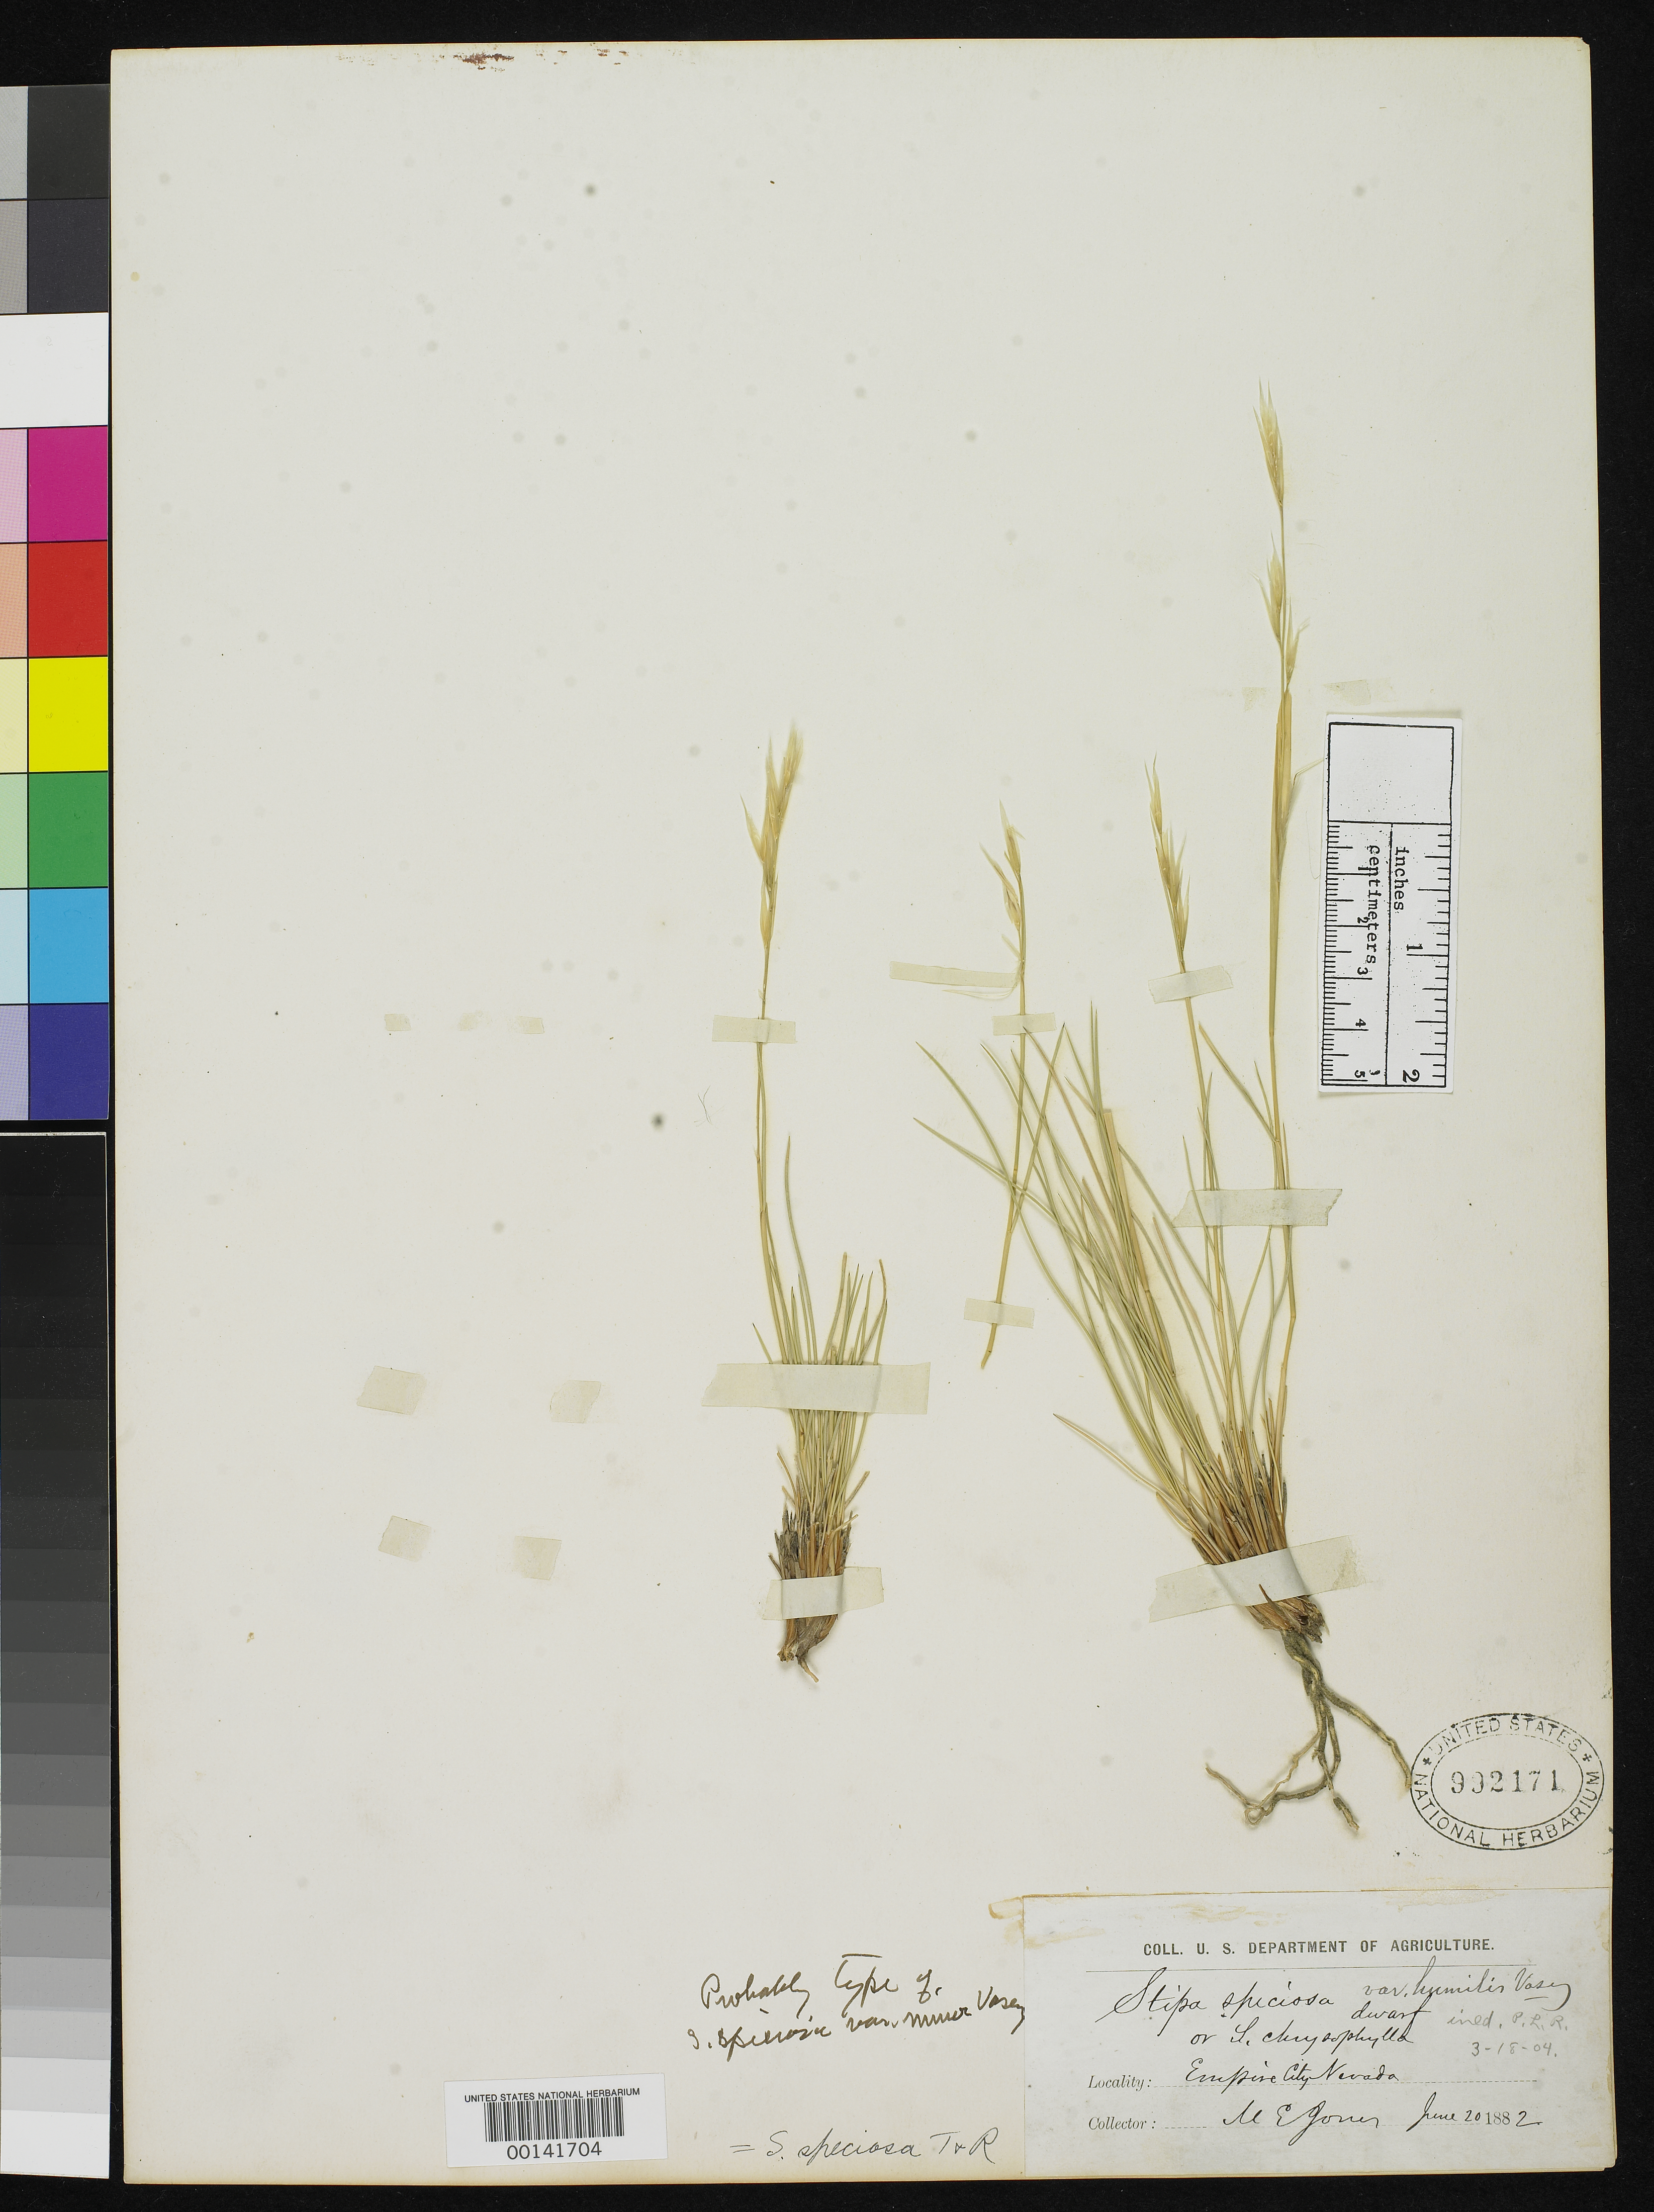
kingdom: Plantae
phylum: Tracheophyta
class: Liliopsida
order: Poales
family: Poaceae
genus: Stipa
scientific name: Stipa speciosa var. minor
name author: Vasey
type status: Isotype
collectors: M. E. Jones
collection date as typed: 20 Jun 1882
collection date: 1882-06-20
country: United States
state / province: Nevada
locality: Empire City.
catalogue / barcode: US 992171